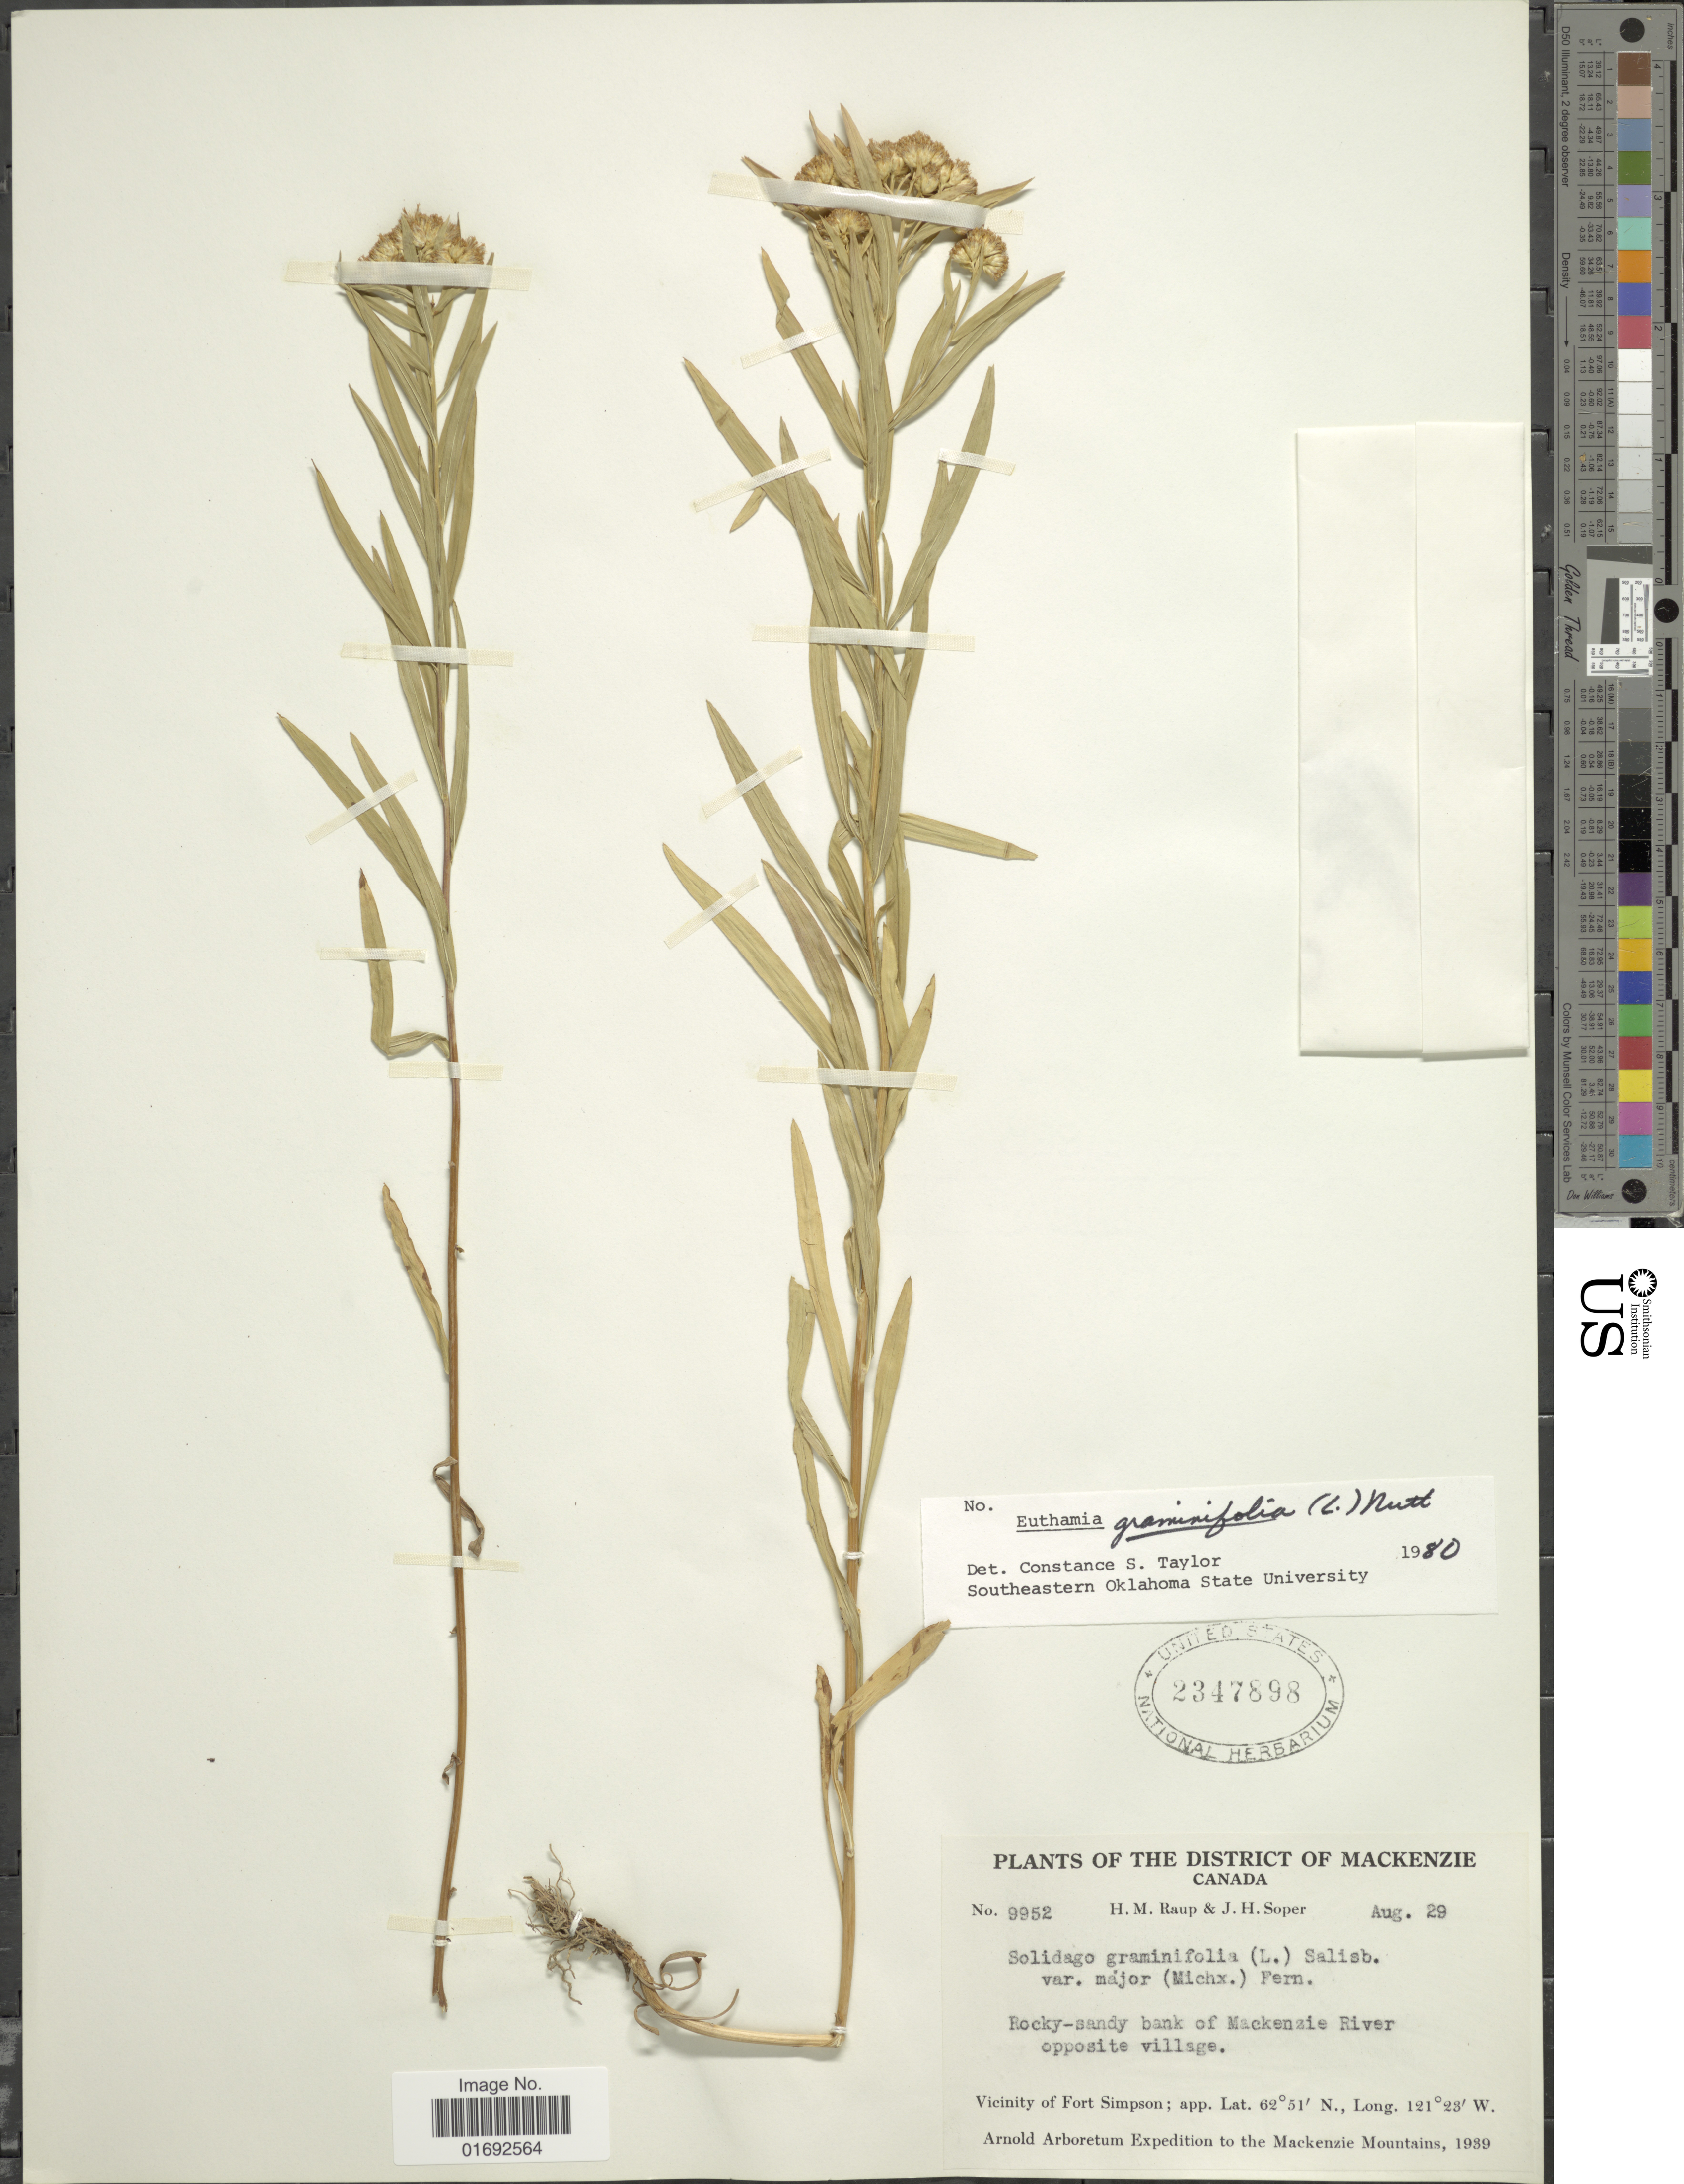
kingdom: Plantae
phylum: Tracheophyta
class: Magnoliopsida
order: Asterales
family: Asteraceae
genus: Euthamia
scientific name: Euthamia graminifolia var. major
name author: (Michx.) Moldenke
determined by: Urbatsch, Lowell E., Curator (LSU), Louisiana State University (UNITED STATES)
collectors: H. Raup & J. H. Soper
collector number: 9952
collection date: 1939-08-29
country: Canada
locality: District of Mackenzie, bank of Mackenzie River opposite village, Vicinity of Fort Simpson, Mackenzie Mountains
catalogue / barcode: US 2347898